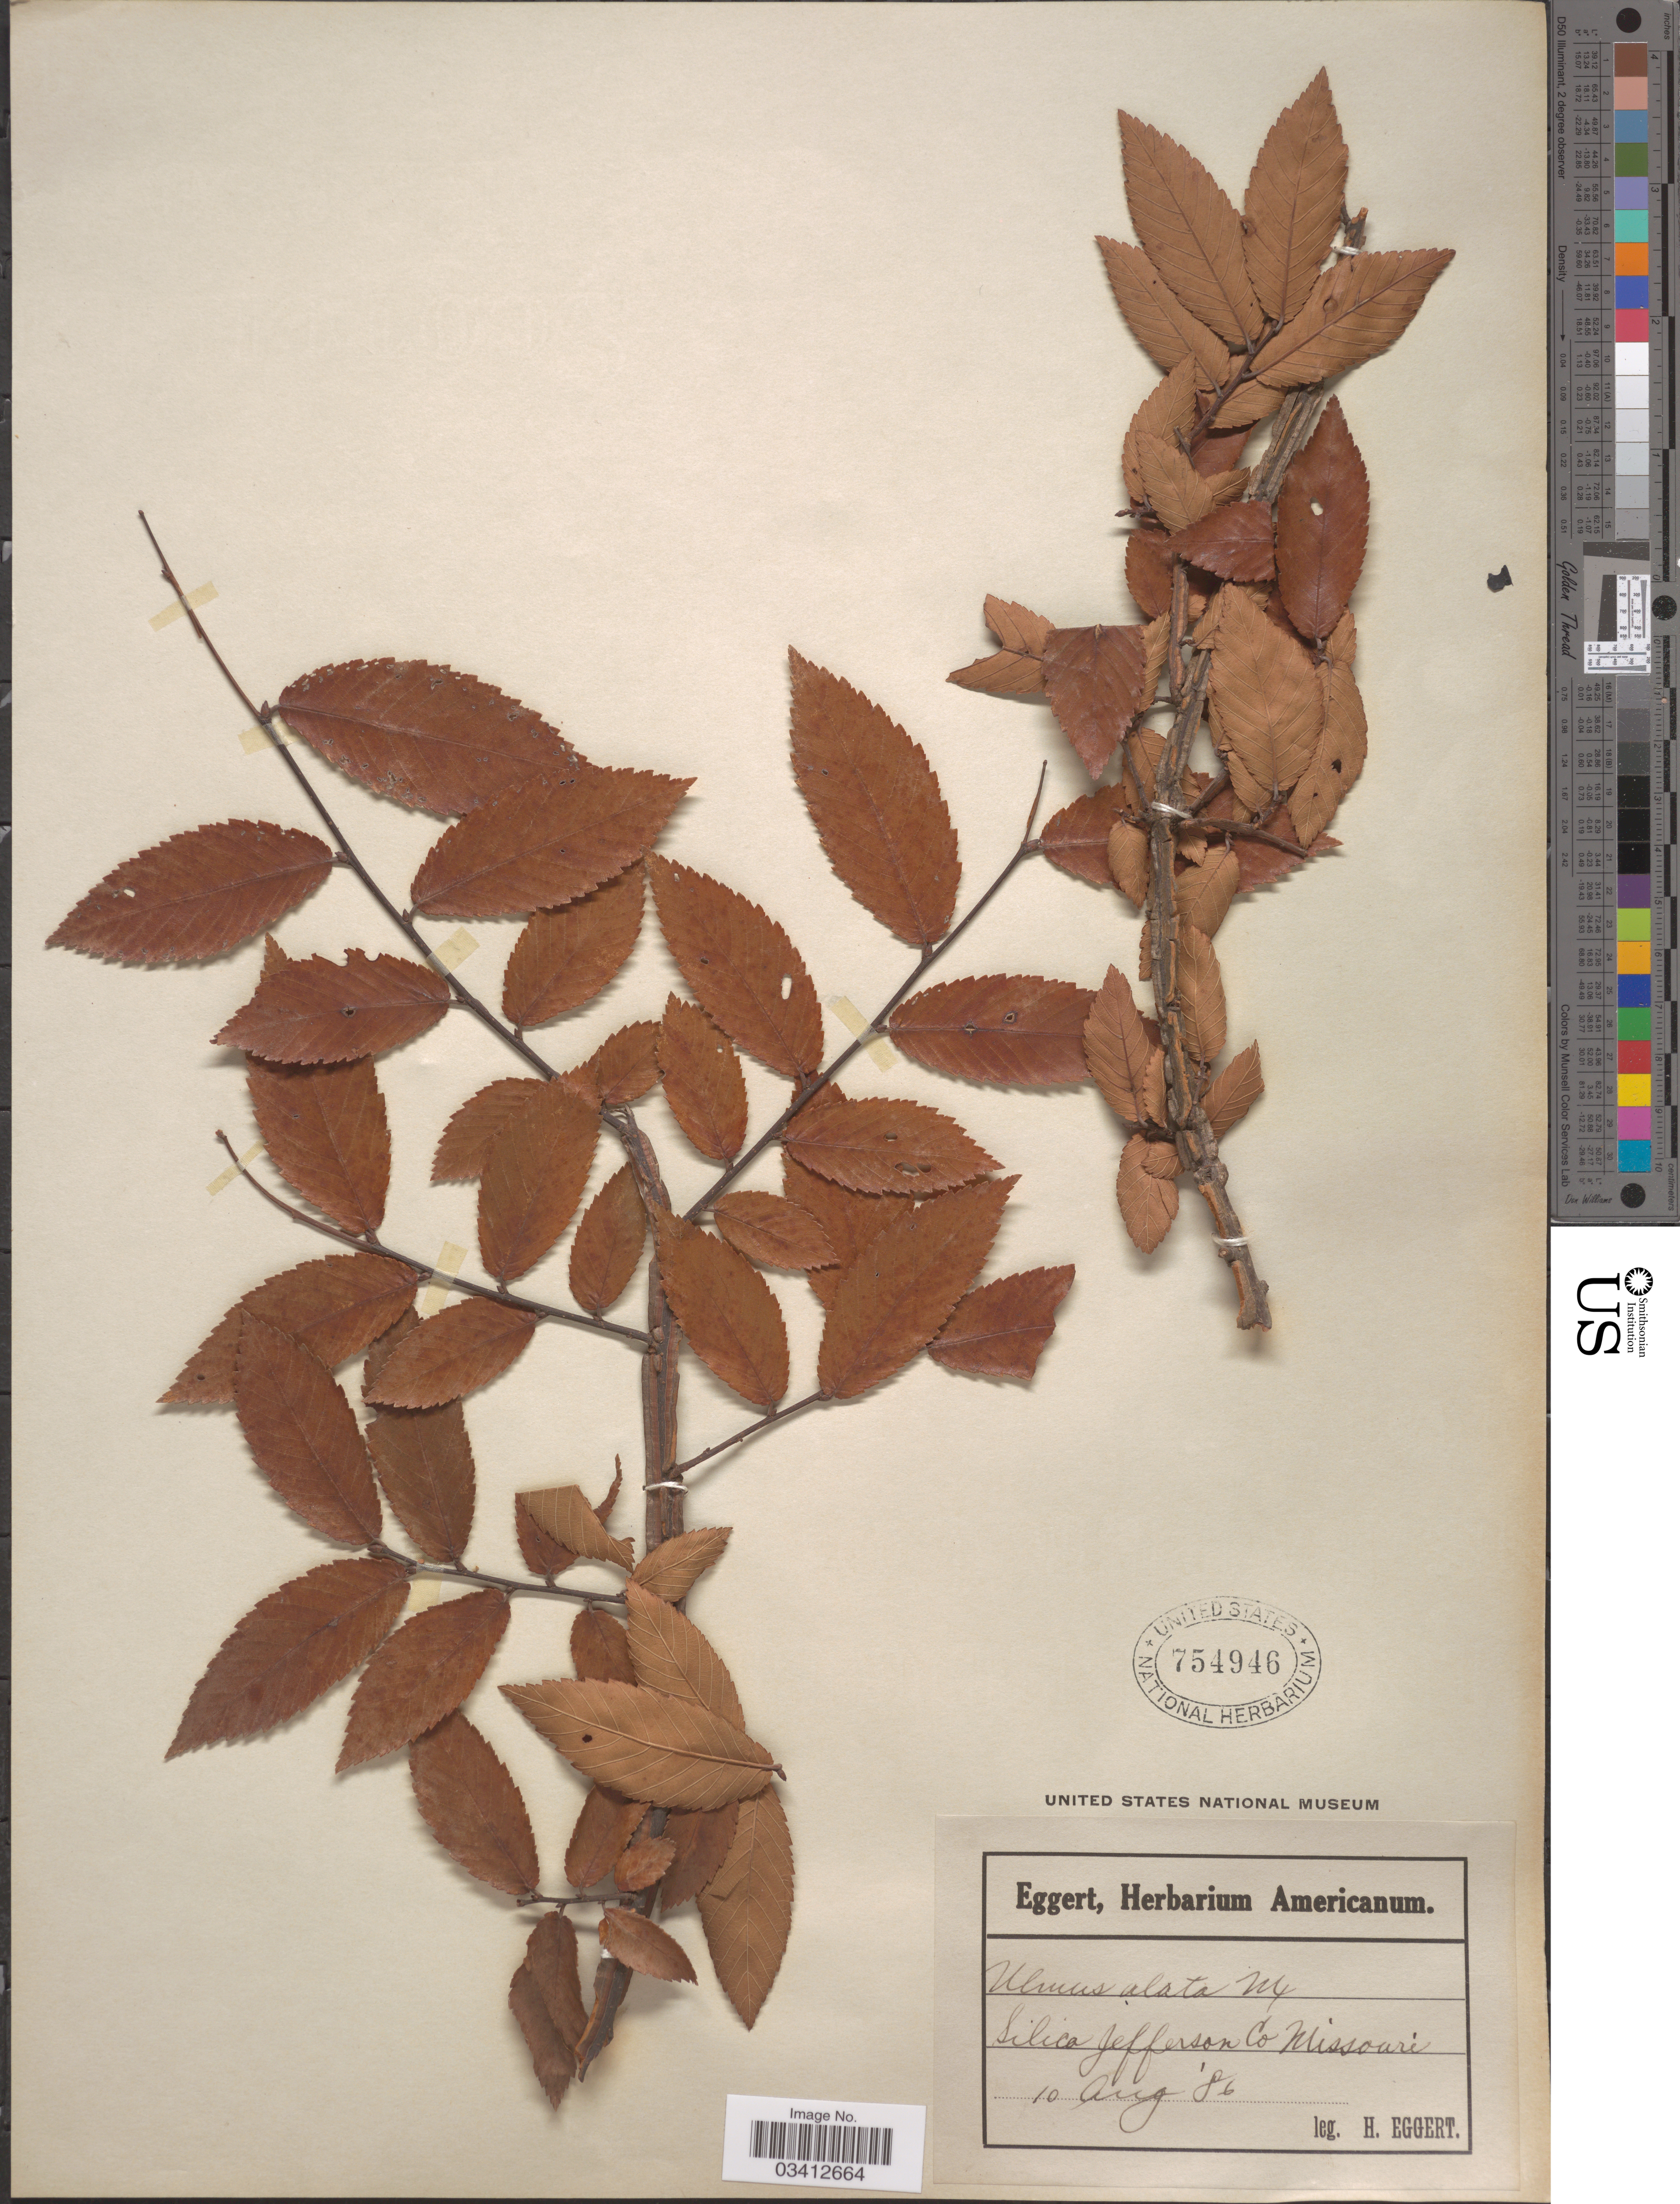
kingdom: Plantae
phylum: Tracheophyta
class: Magnoliopsida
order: Rosales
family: Ulmaceae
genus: Ulmus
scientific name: Ulmus alata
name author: Michx.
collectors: H. Eggert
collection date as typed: Transcribed d/m/y: 10/8/86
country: United States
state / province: Missouri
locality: Silica Jefferson Co.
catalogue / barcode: US 754946